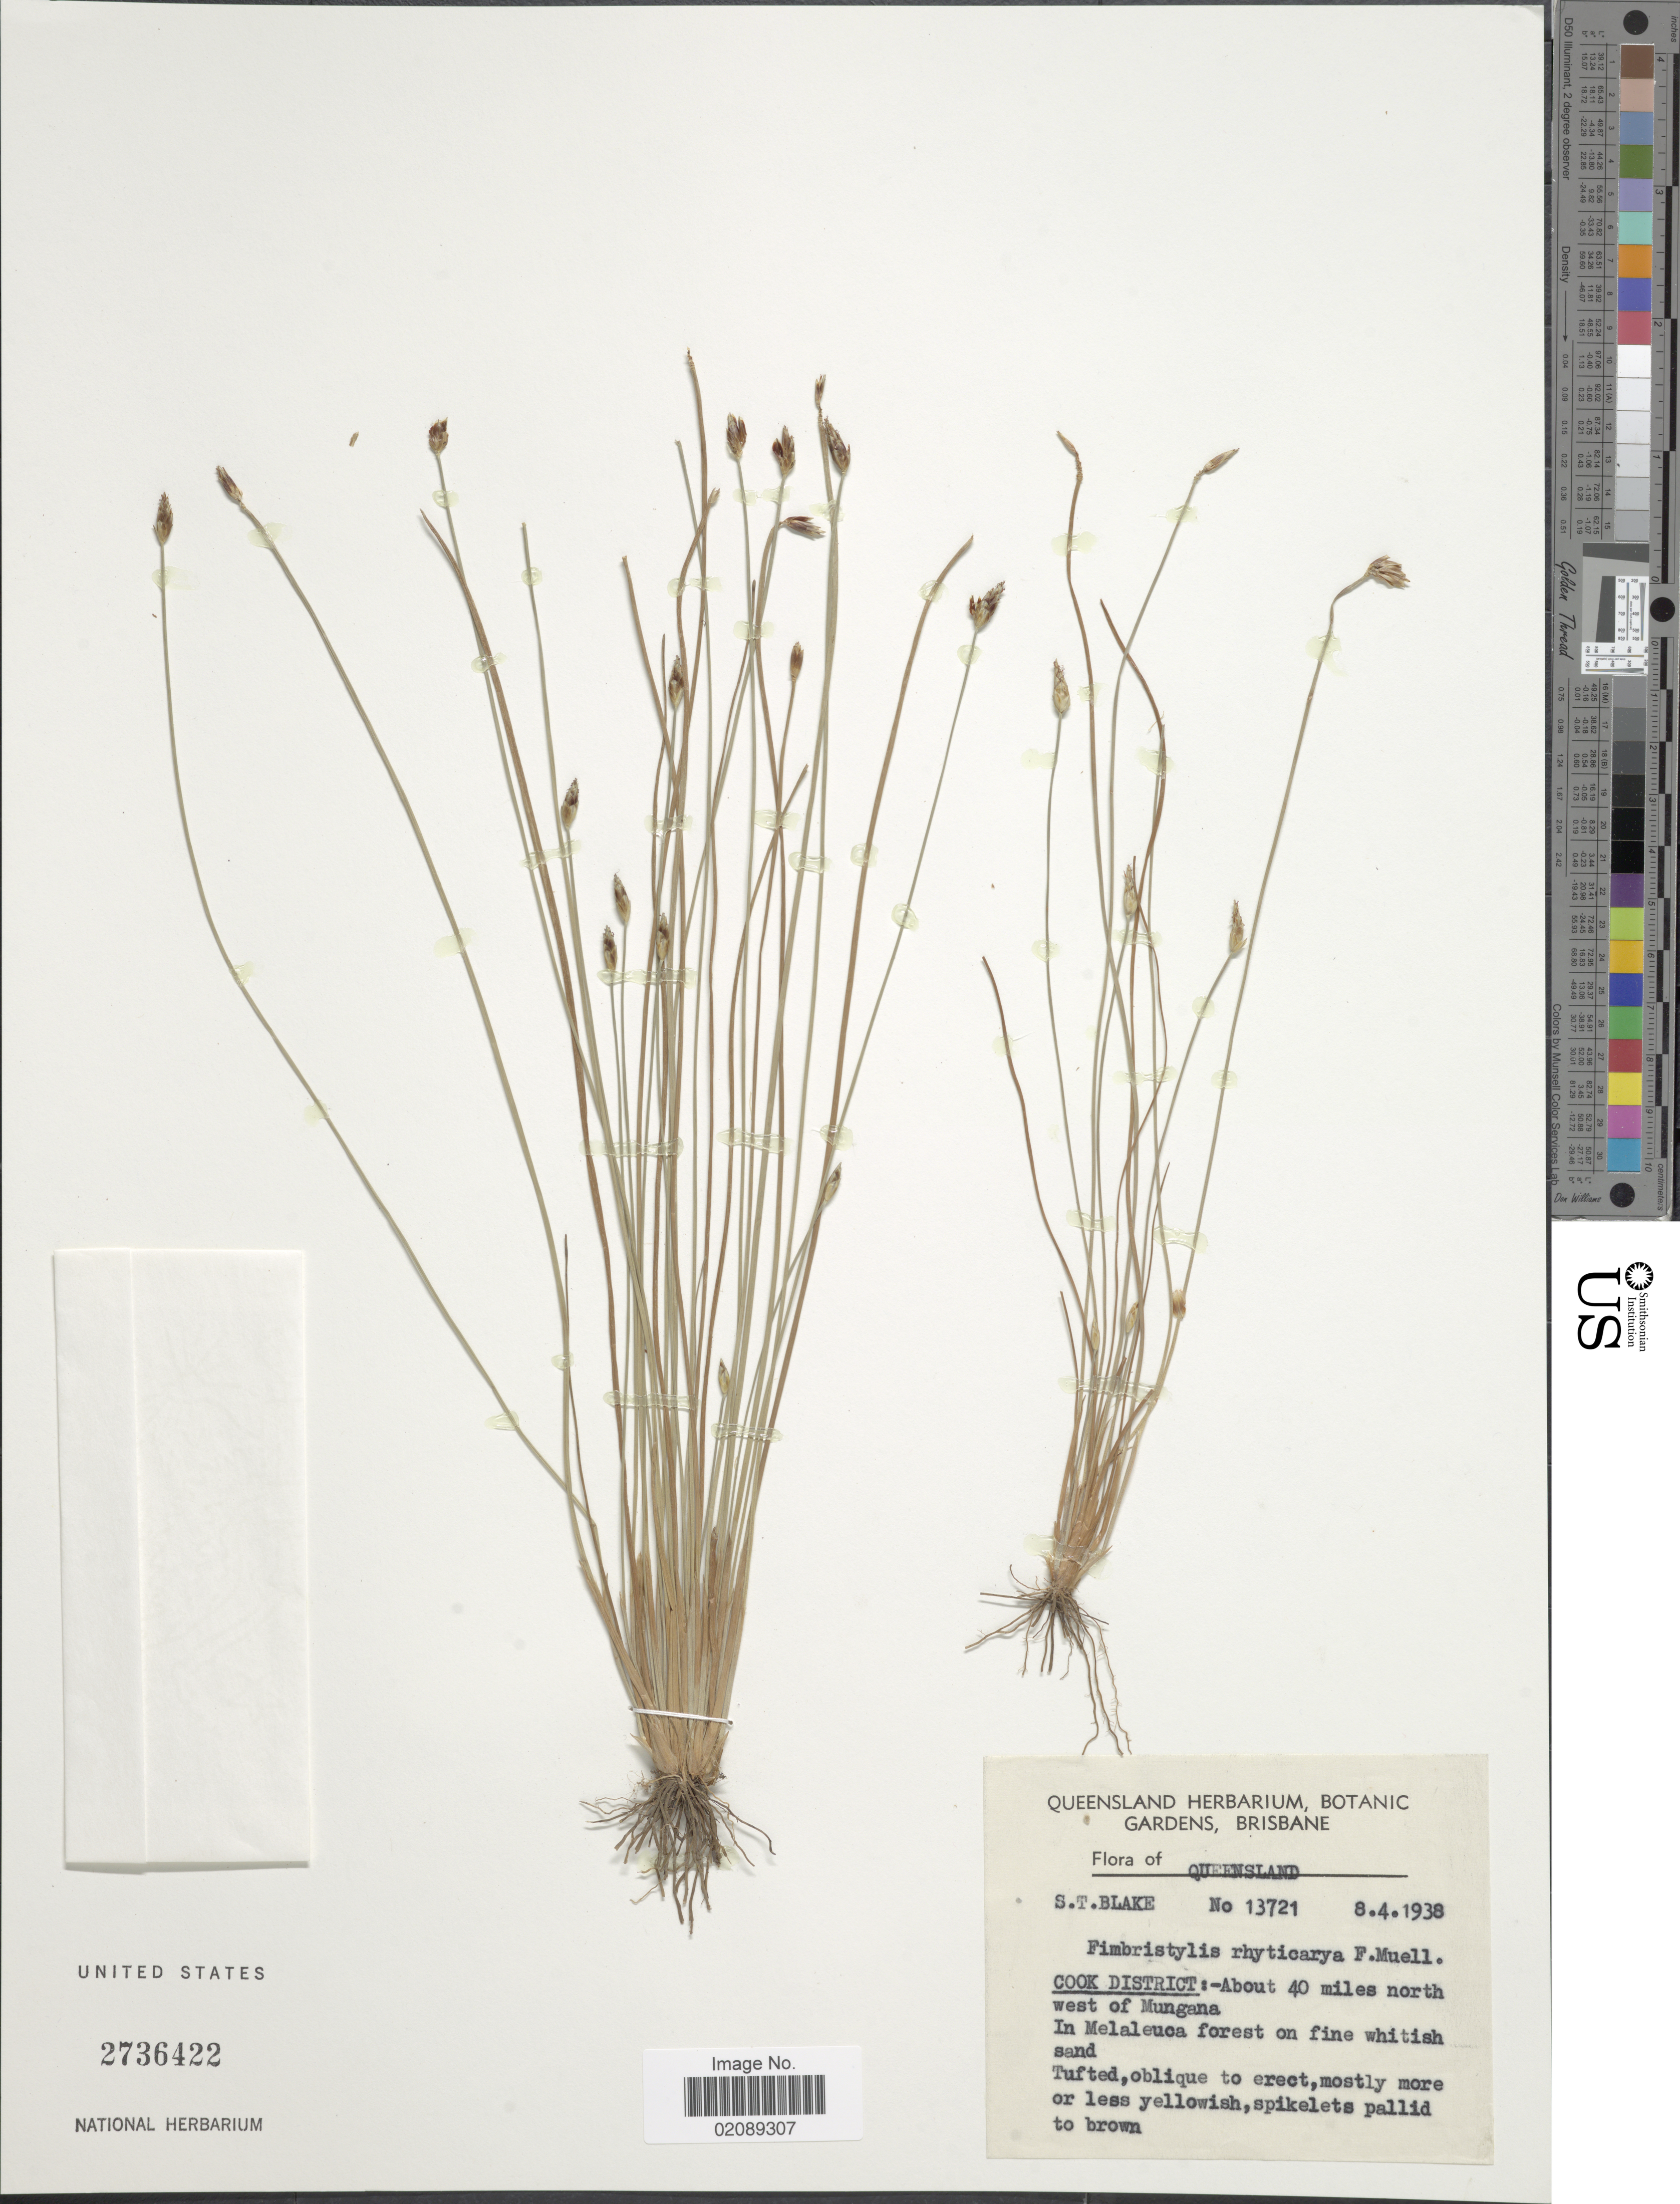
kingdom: Plantae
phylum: Tracheophyta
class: Liliopsida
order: Poales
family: Cyperaceae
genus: Fimbristylis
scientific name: Fimbristylis rhyticarya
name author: F. Muell.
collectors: S. T. Blake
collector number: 13721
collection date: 1938-04-08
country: Australia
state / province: Queensland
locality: Cook District: -About 40 miles north west of Mungana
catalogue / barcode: US 2736422